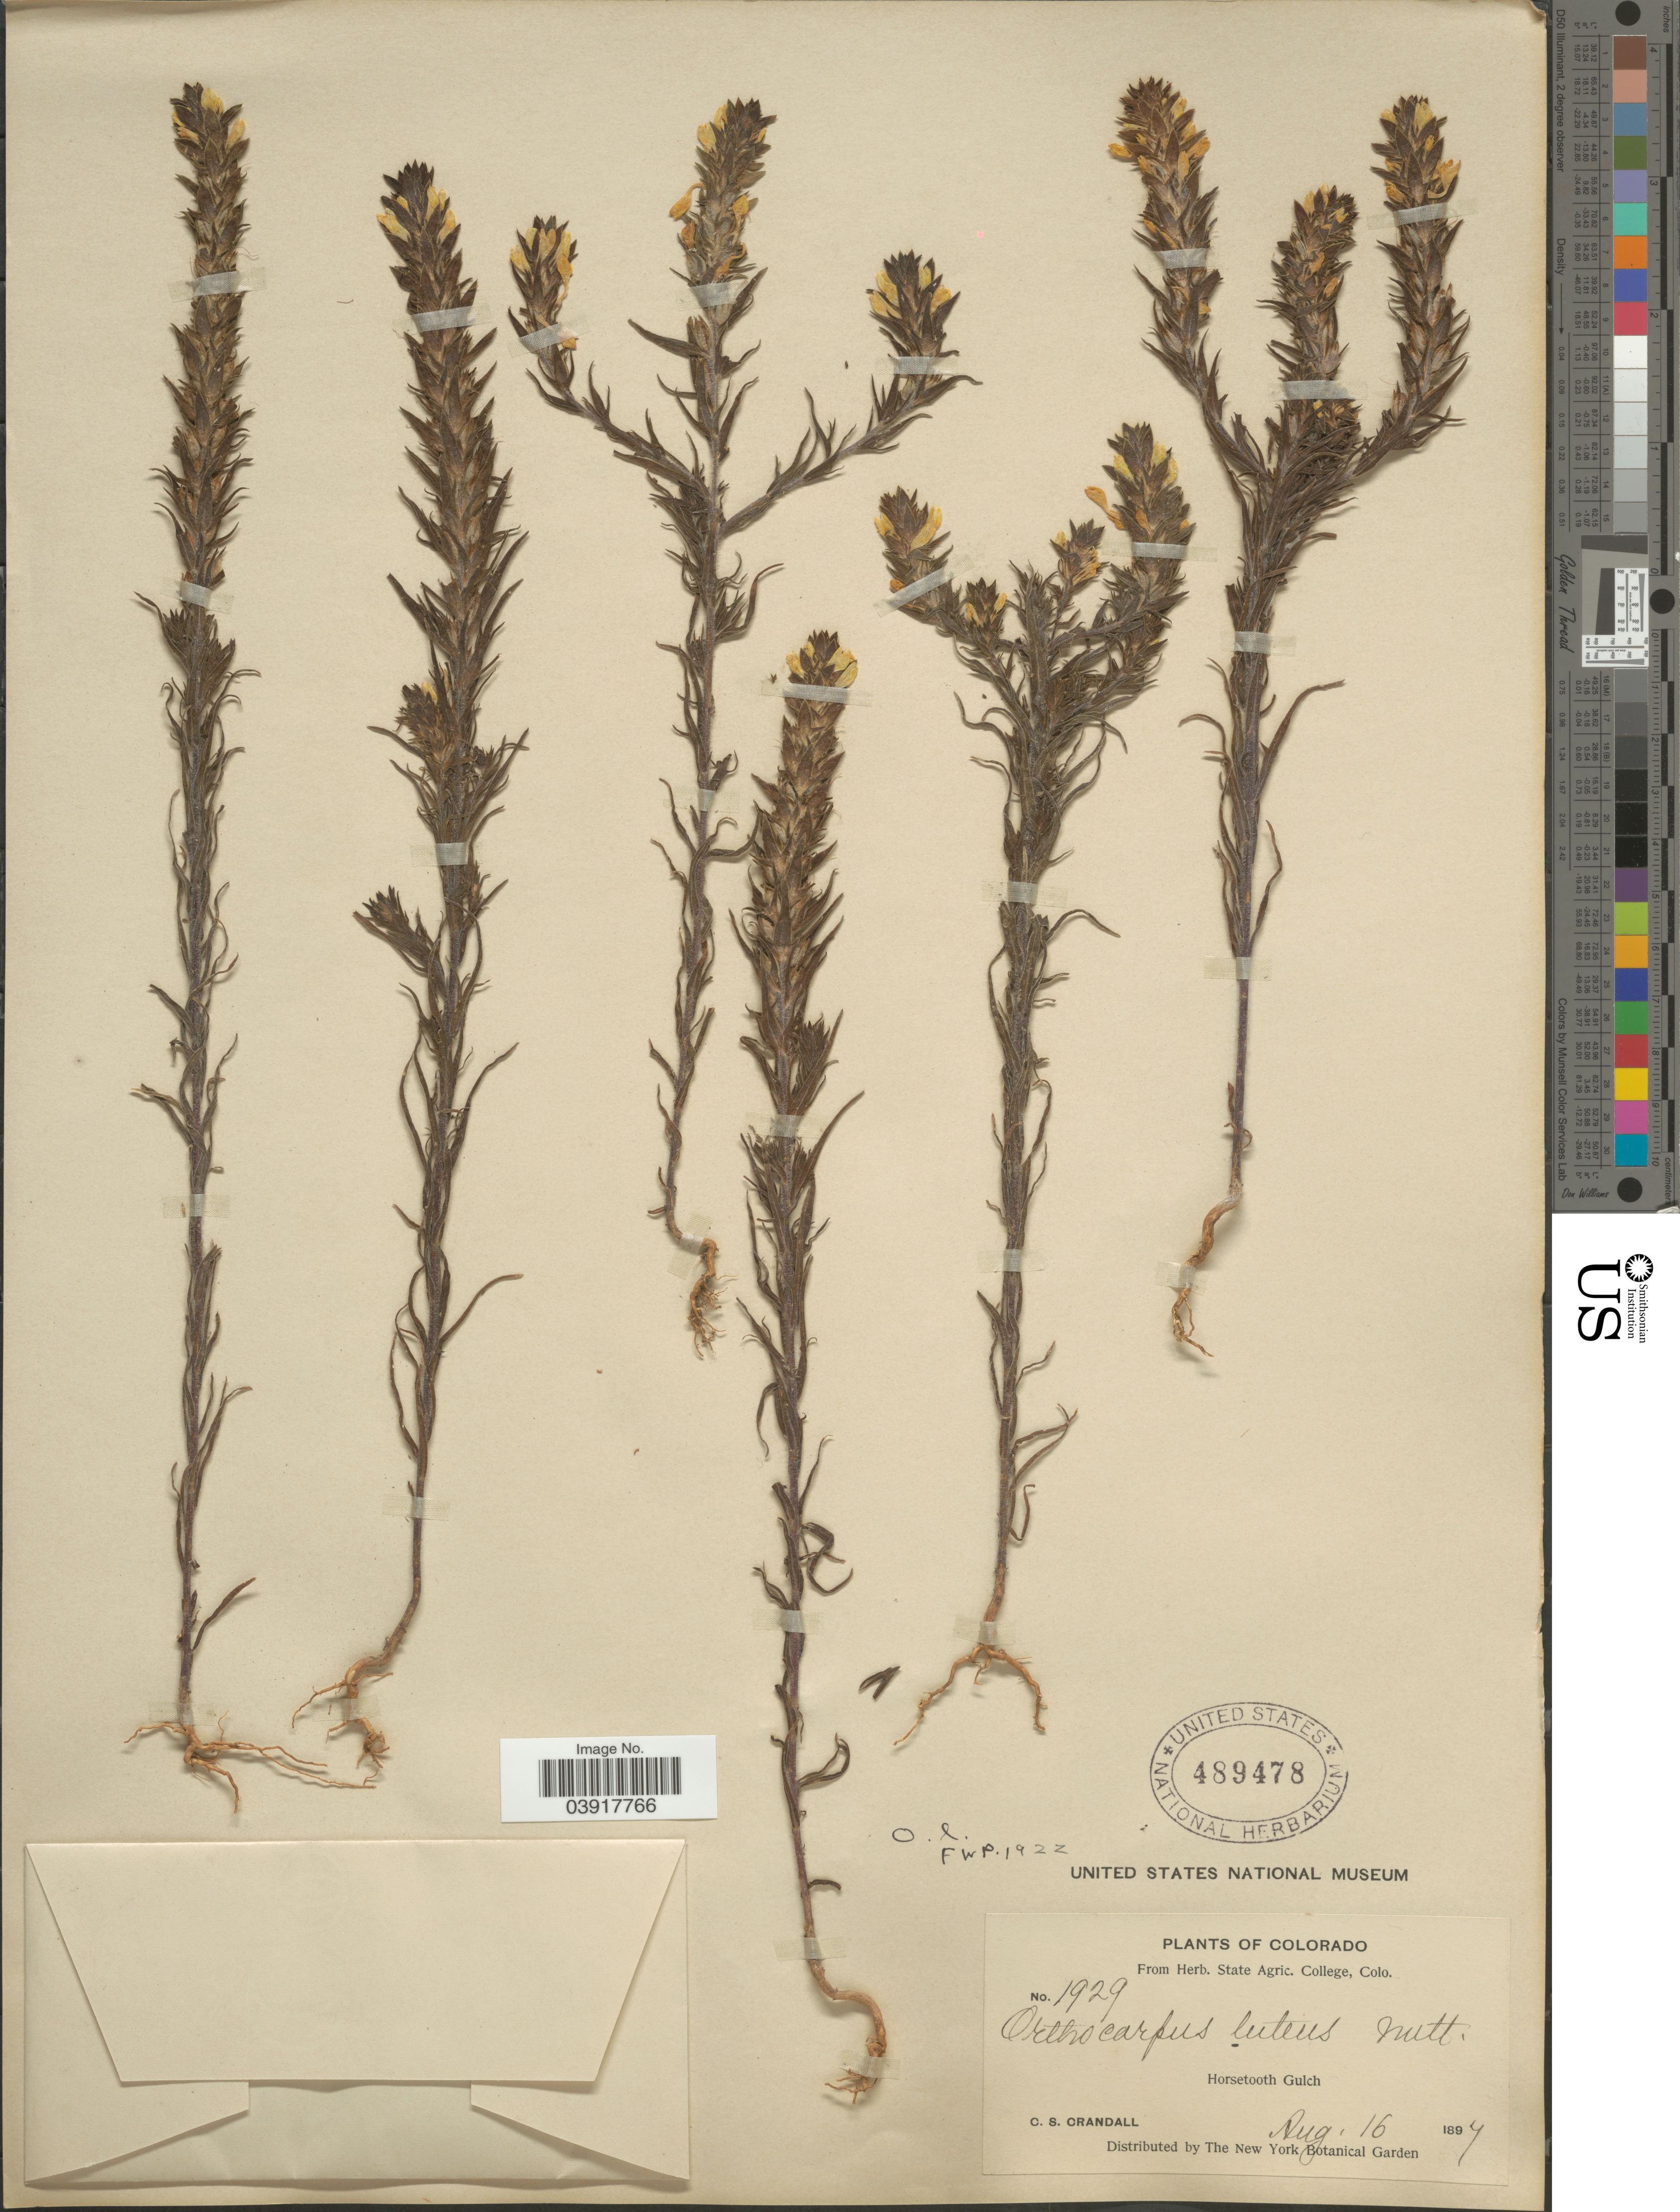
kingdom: Plantae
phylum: Tracheophyta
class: Magnoliopsida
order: Lamiales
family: Orobanchaceae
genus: Orthocarpus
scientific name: Orthocarpus luteus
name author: Nutt.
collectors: C. Crandall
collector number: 1929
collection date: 1894-08-16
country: United States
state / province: Colorado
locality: Horsetooth Gulch.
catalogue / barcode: US 489478